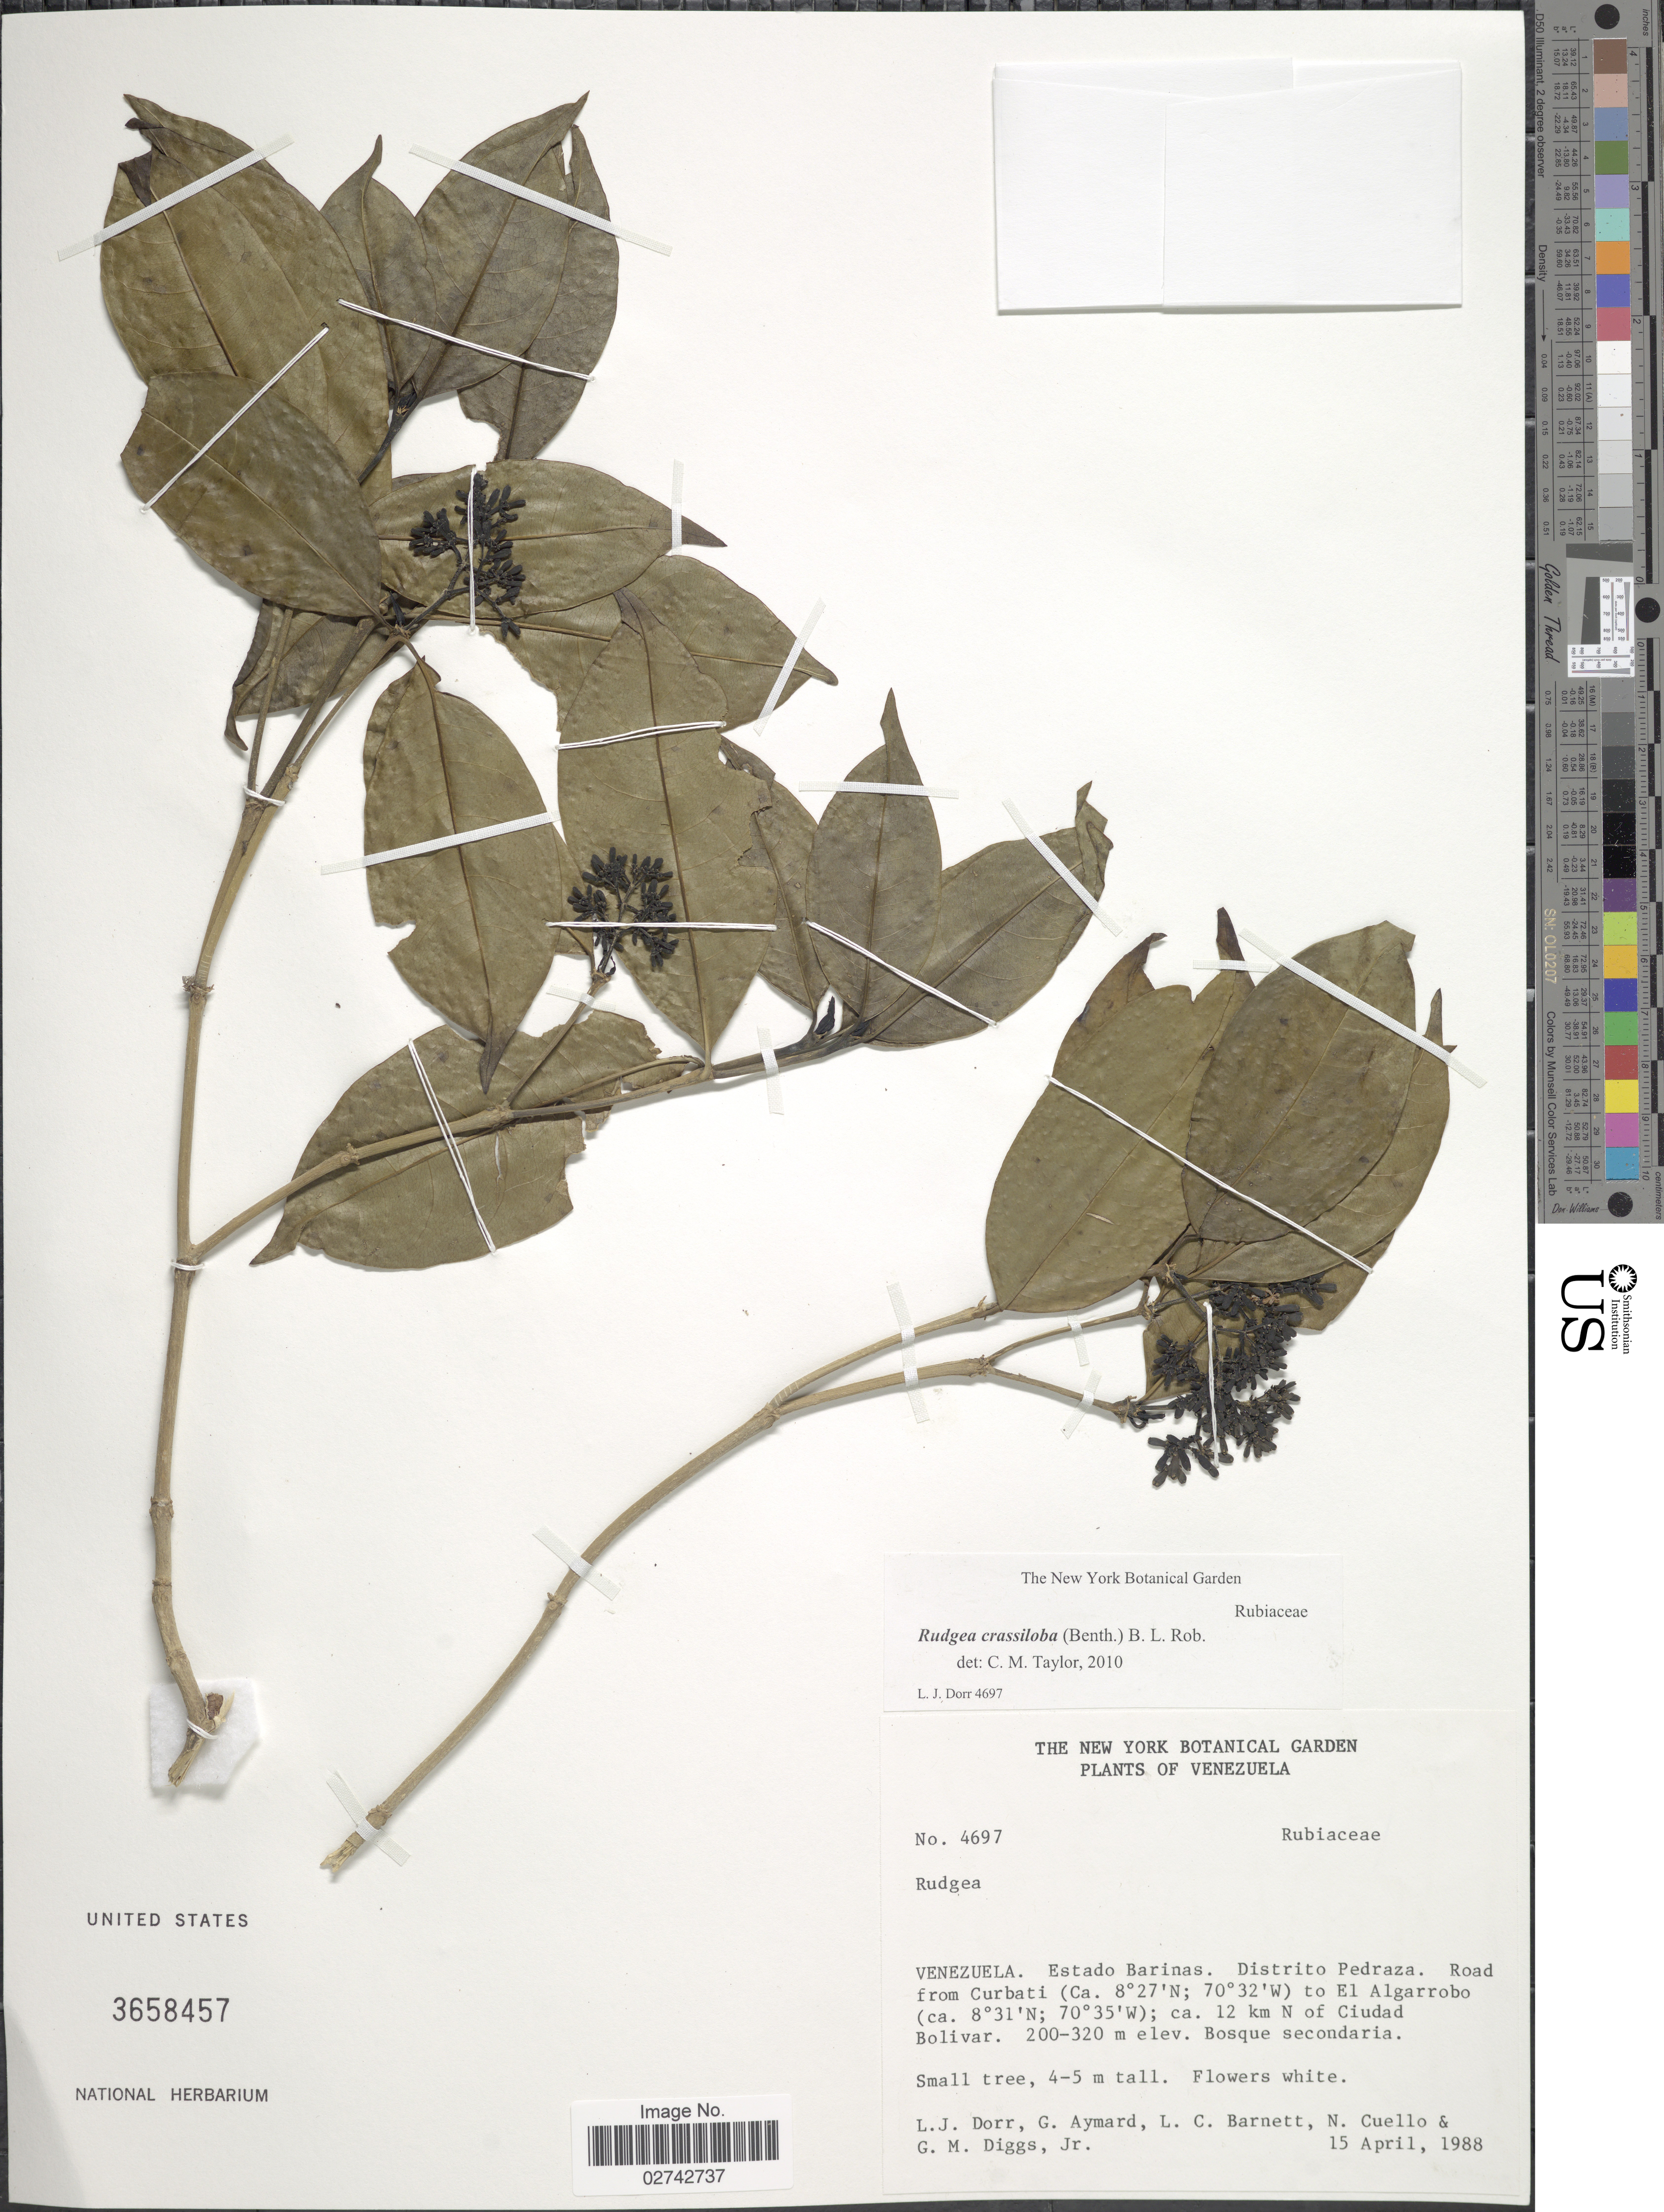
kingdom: Plantae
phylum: Tracheophyta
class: Magnoliopsida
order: Gentianales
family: Rubiaceae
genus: Rudgea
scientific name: Rudgea crassiloba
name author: (Benth.) B.L. Rob.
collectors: L. J. Dorr, G. A. Aymard, L. C. Barnett, N. L. Cuello & G. Diggs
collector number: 4697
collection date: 1988-04-15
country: Venezuela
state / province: Barinas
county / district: Pedraza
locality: Road from Curbati to El Algarrobo; ca. 12 km N of Ciudad Bolivar.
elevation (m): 200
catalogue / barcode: US 3658457